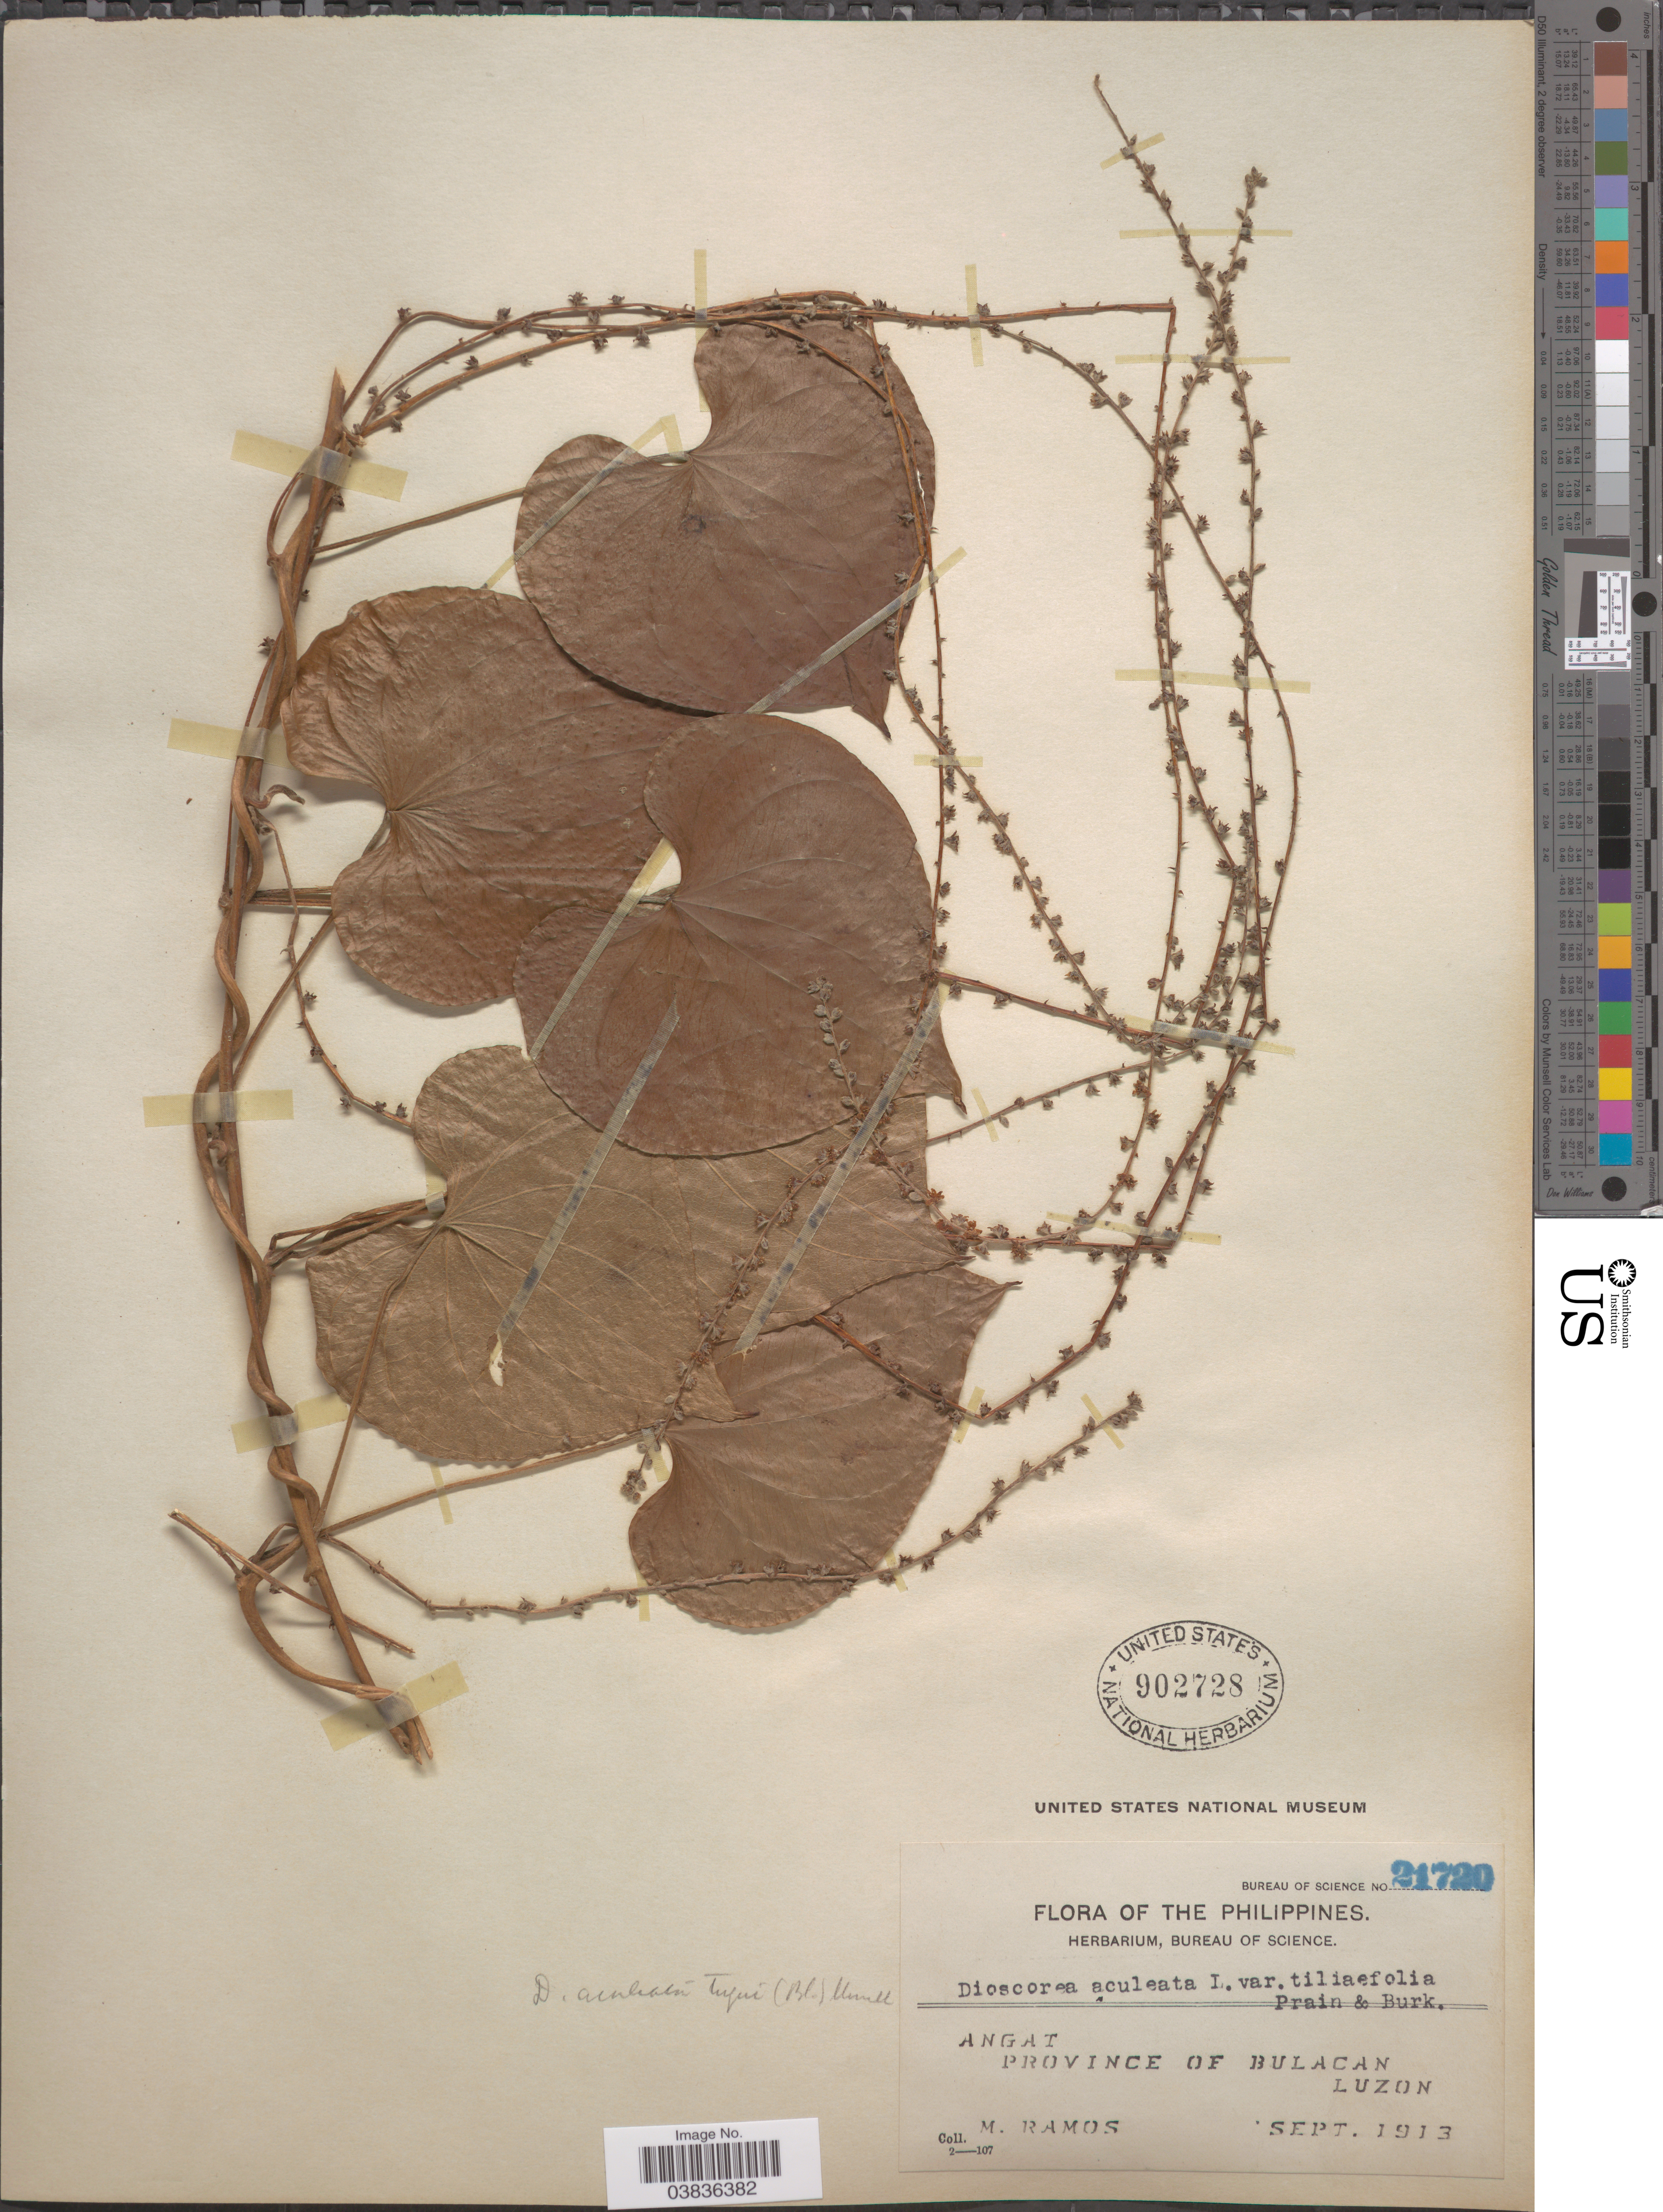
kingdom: Plantae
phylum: Tracheophyta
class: Liliopsida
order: Dioscoreales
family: Dioscoreaceae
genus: Dioscorea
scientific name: Dioscorea esculenta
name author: (Lour.) Burkill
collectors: M. Ramos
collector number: Bureau of Science 21720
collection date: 1913-09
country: Philippines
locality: Angat. Province of Bulacan. Luzon.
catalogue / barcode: US 902728